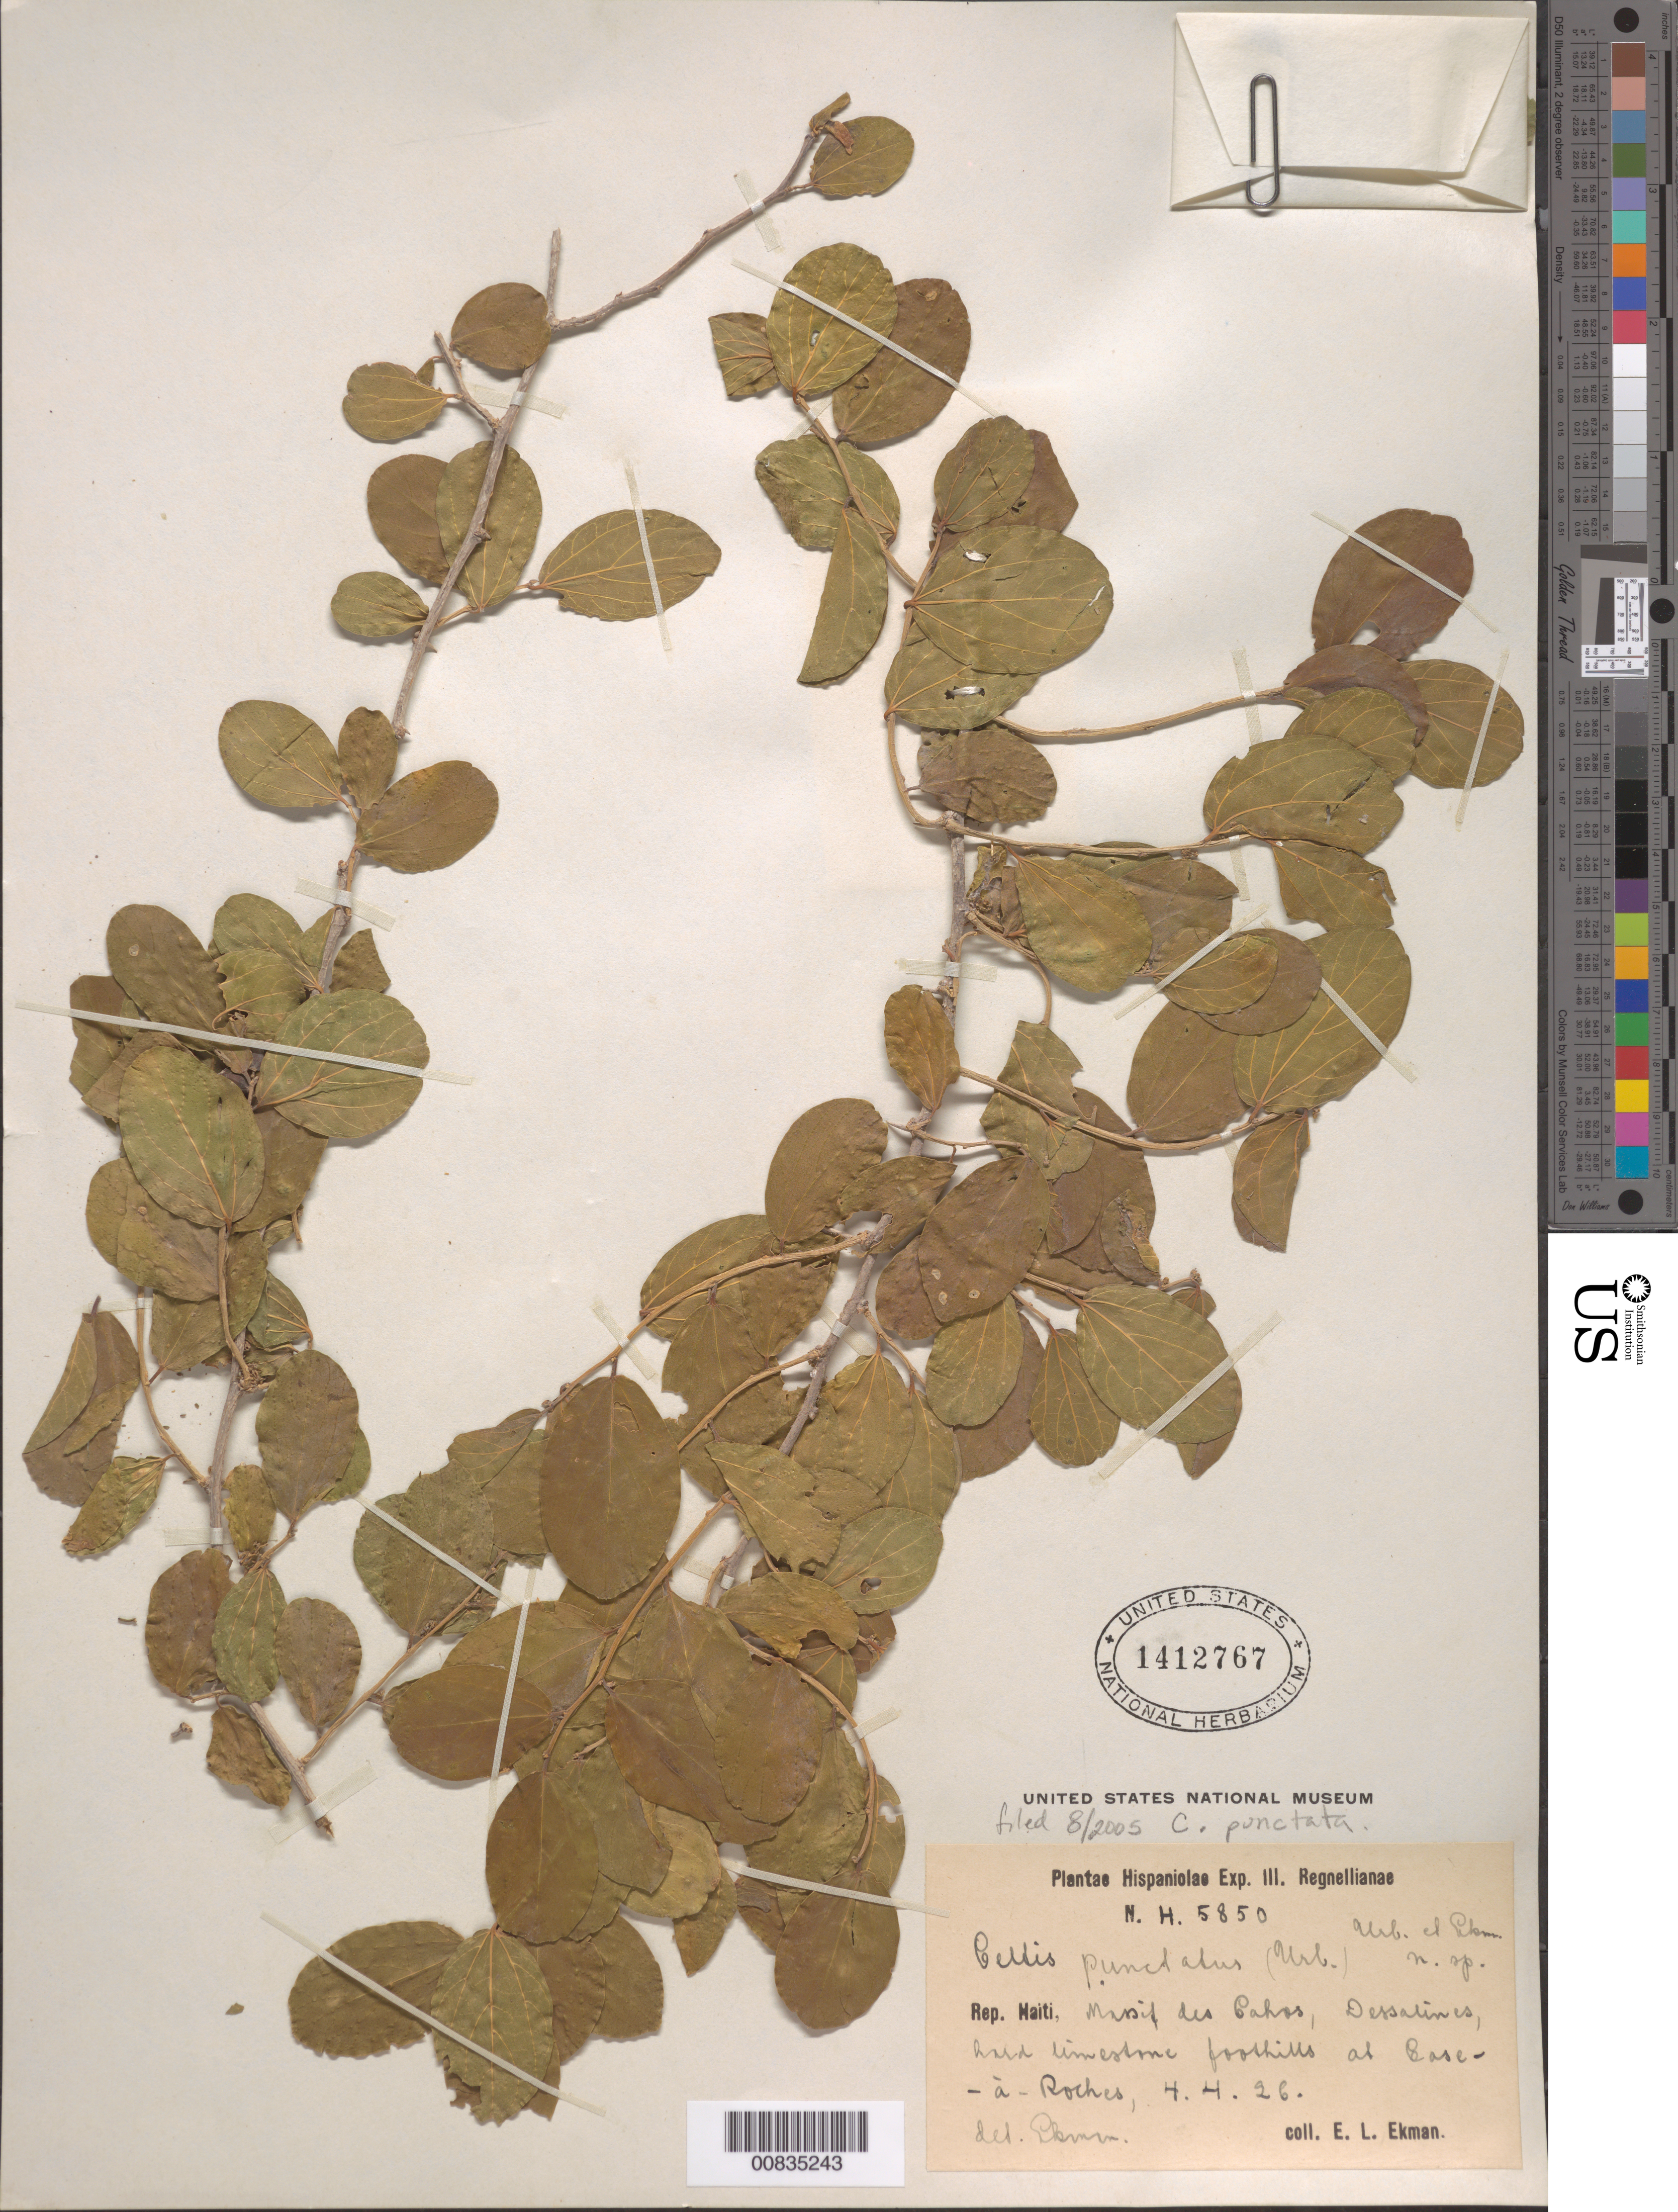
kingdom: Plantae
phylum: Tracheophyta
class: Magnoliopsida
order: Rosales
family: Cannabaceae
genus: Celtis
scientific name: Celtis punctata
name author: (Urb. & Ekman) Urb. & Ekman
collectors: E. L. Ekman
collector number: H 5850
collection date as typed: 04 Apr 1926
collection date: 1926-04-04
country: Haiti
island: Hispaniola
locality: Massif des Cahos, Dessalines, hard limestone foothills at Case-à-Roche.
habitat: Hard limestone foothills.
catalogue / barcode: US 1412767